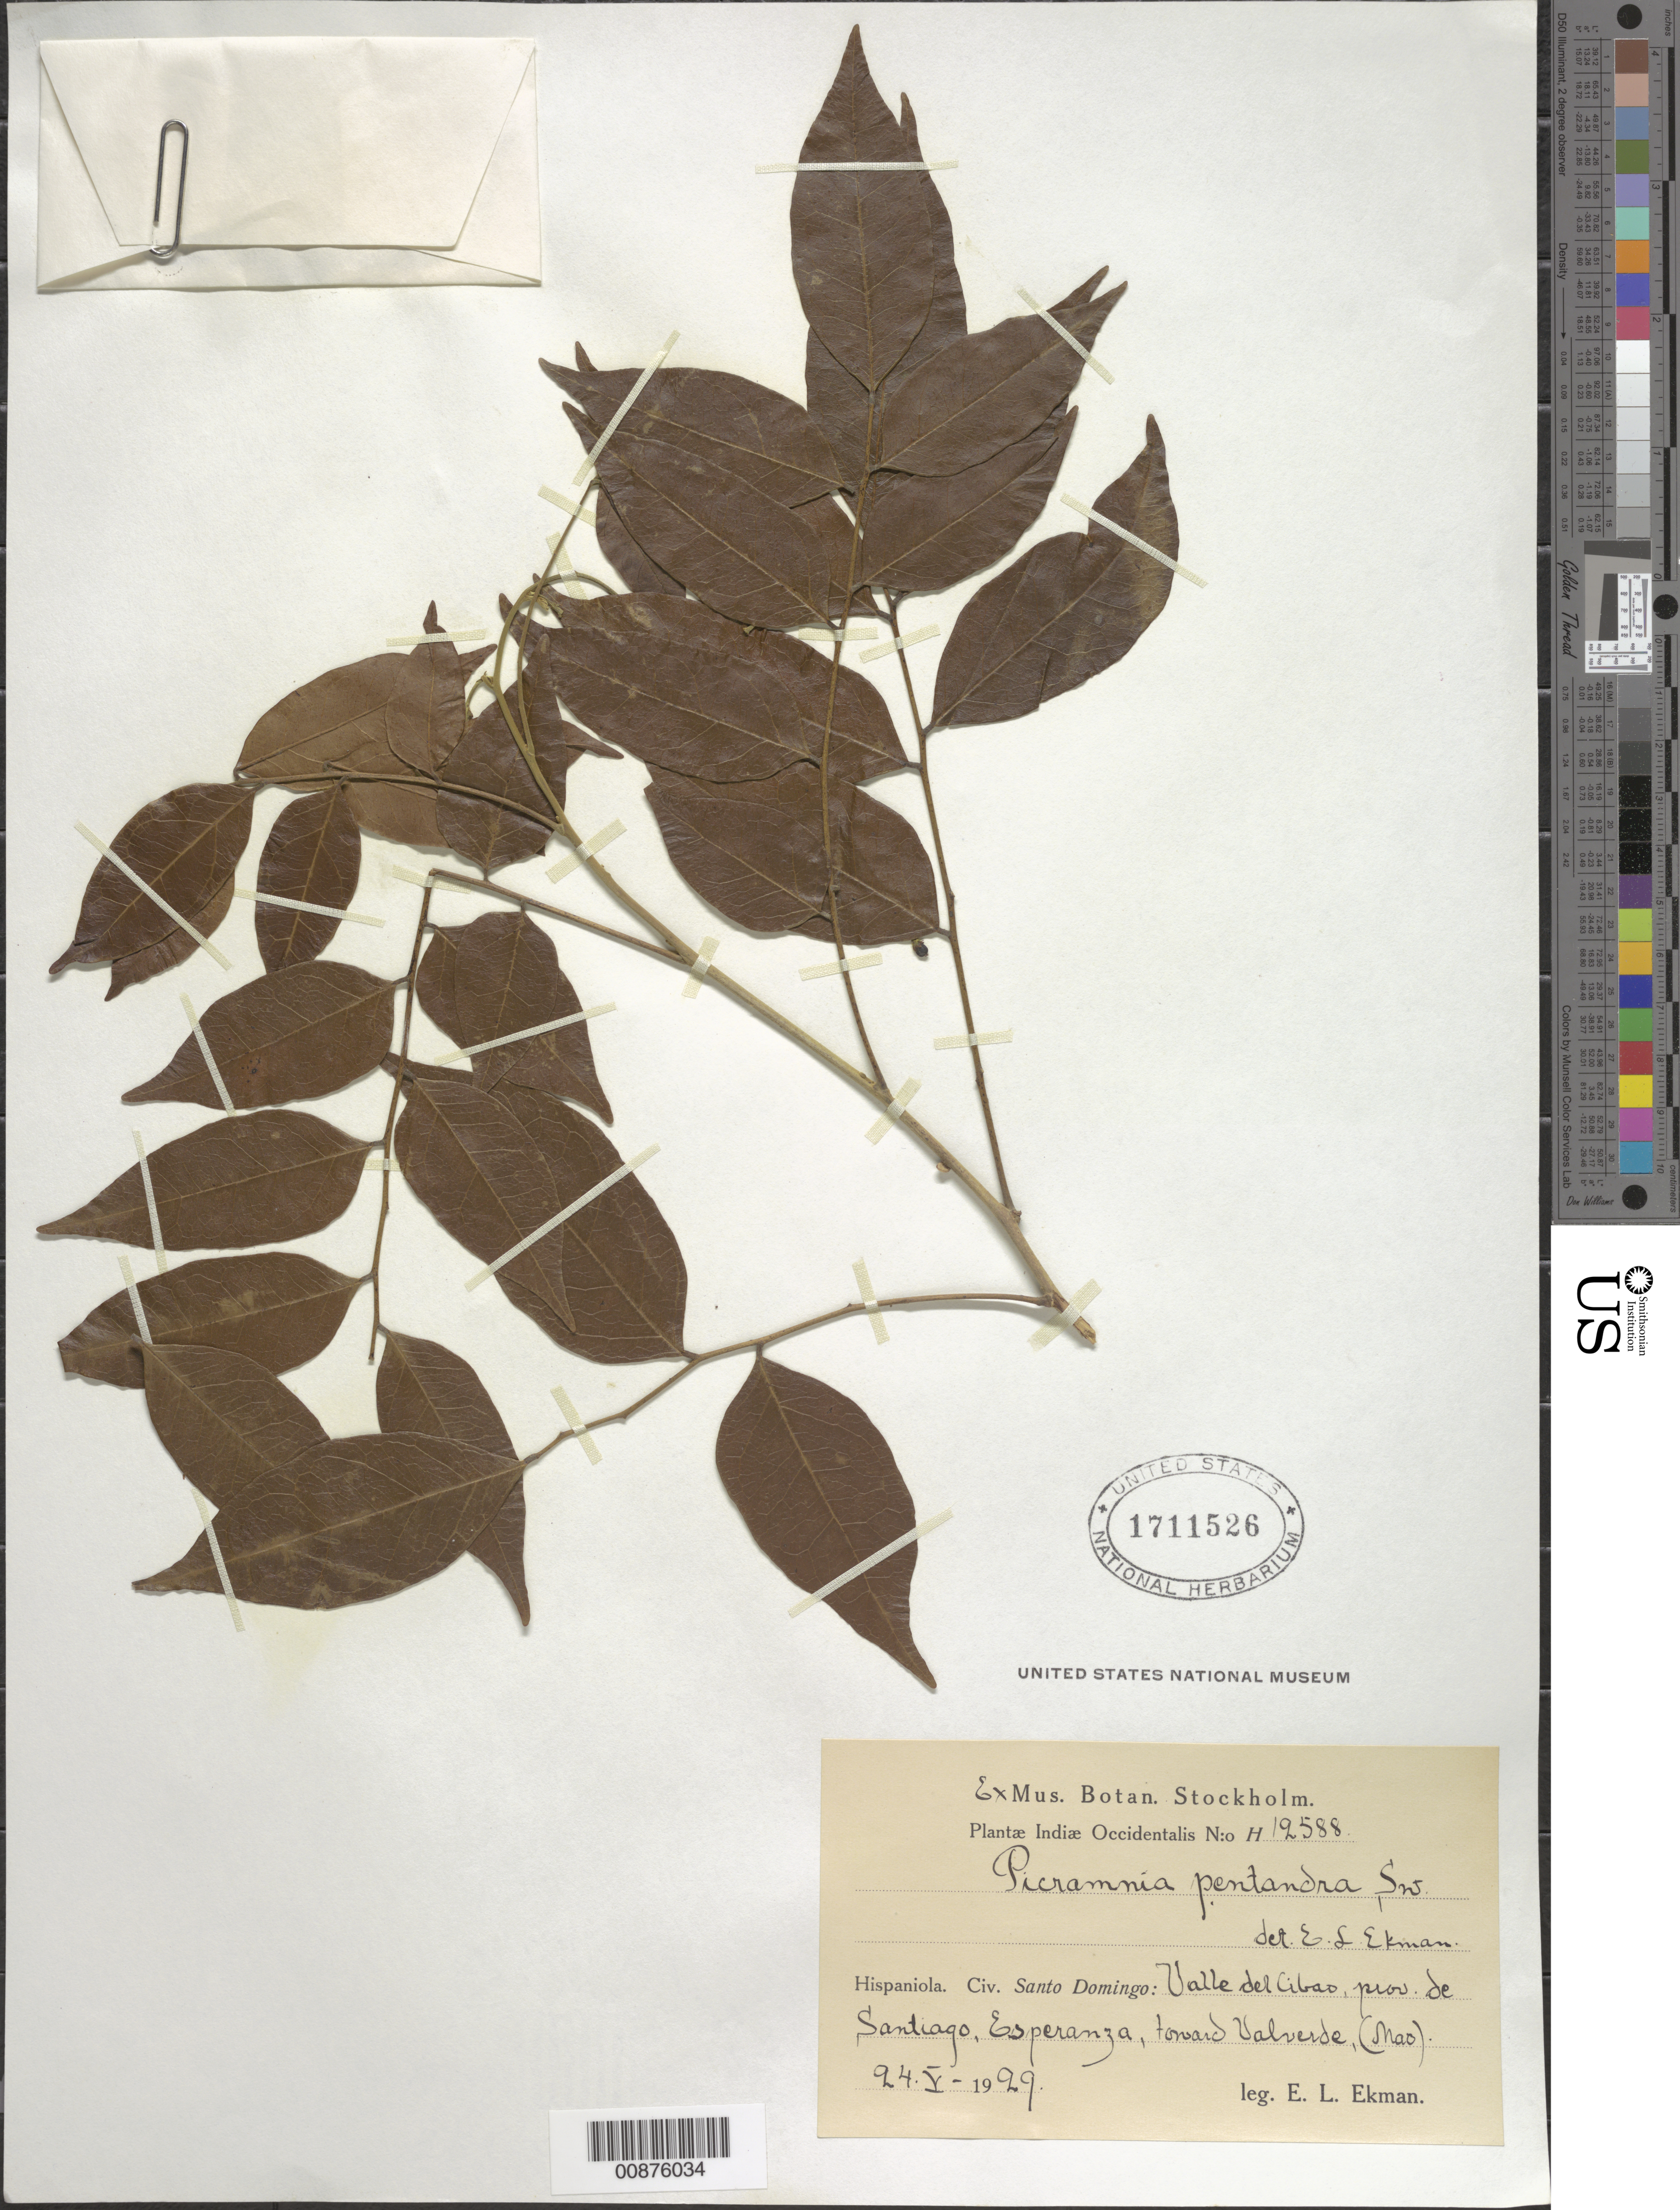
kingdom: Plantae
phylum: Tracheophyta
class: Magnoliopsida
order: Picramniales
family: Picramniaceae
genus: Picramnia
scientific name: Picramnia pentandra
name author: Sw.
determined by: Ekman, E. L.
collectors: E. L. Ekman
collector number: H 12588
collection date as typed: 24 May 1929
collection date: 1929-05-24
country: Dominican Republic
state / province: Santiago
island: Hispaniola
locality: Valle del Cibao, Esperanza, toward Valverde (Mao)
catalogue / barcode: US 1711526